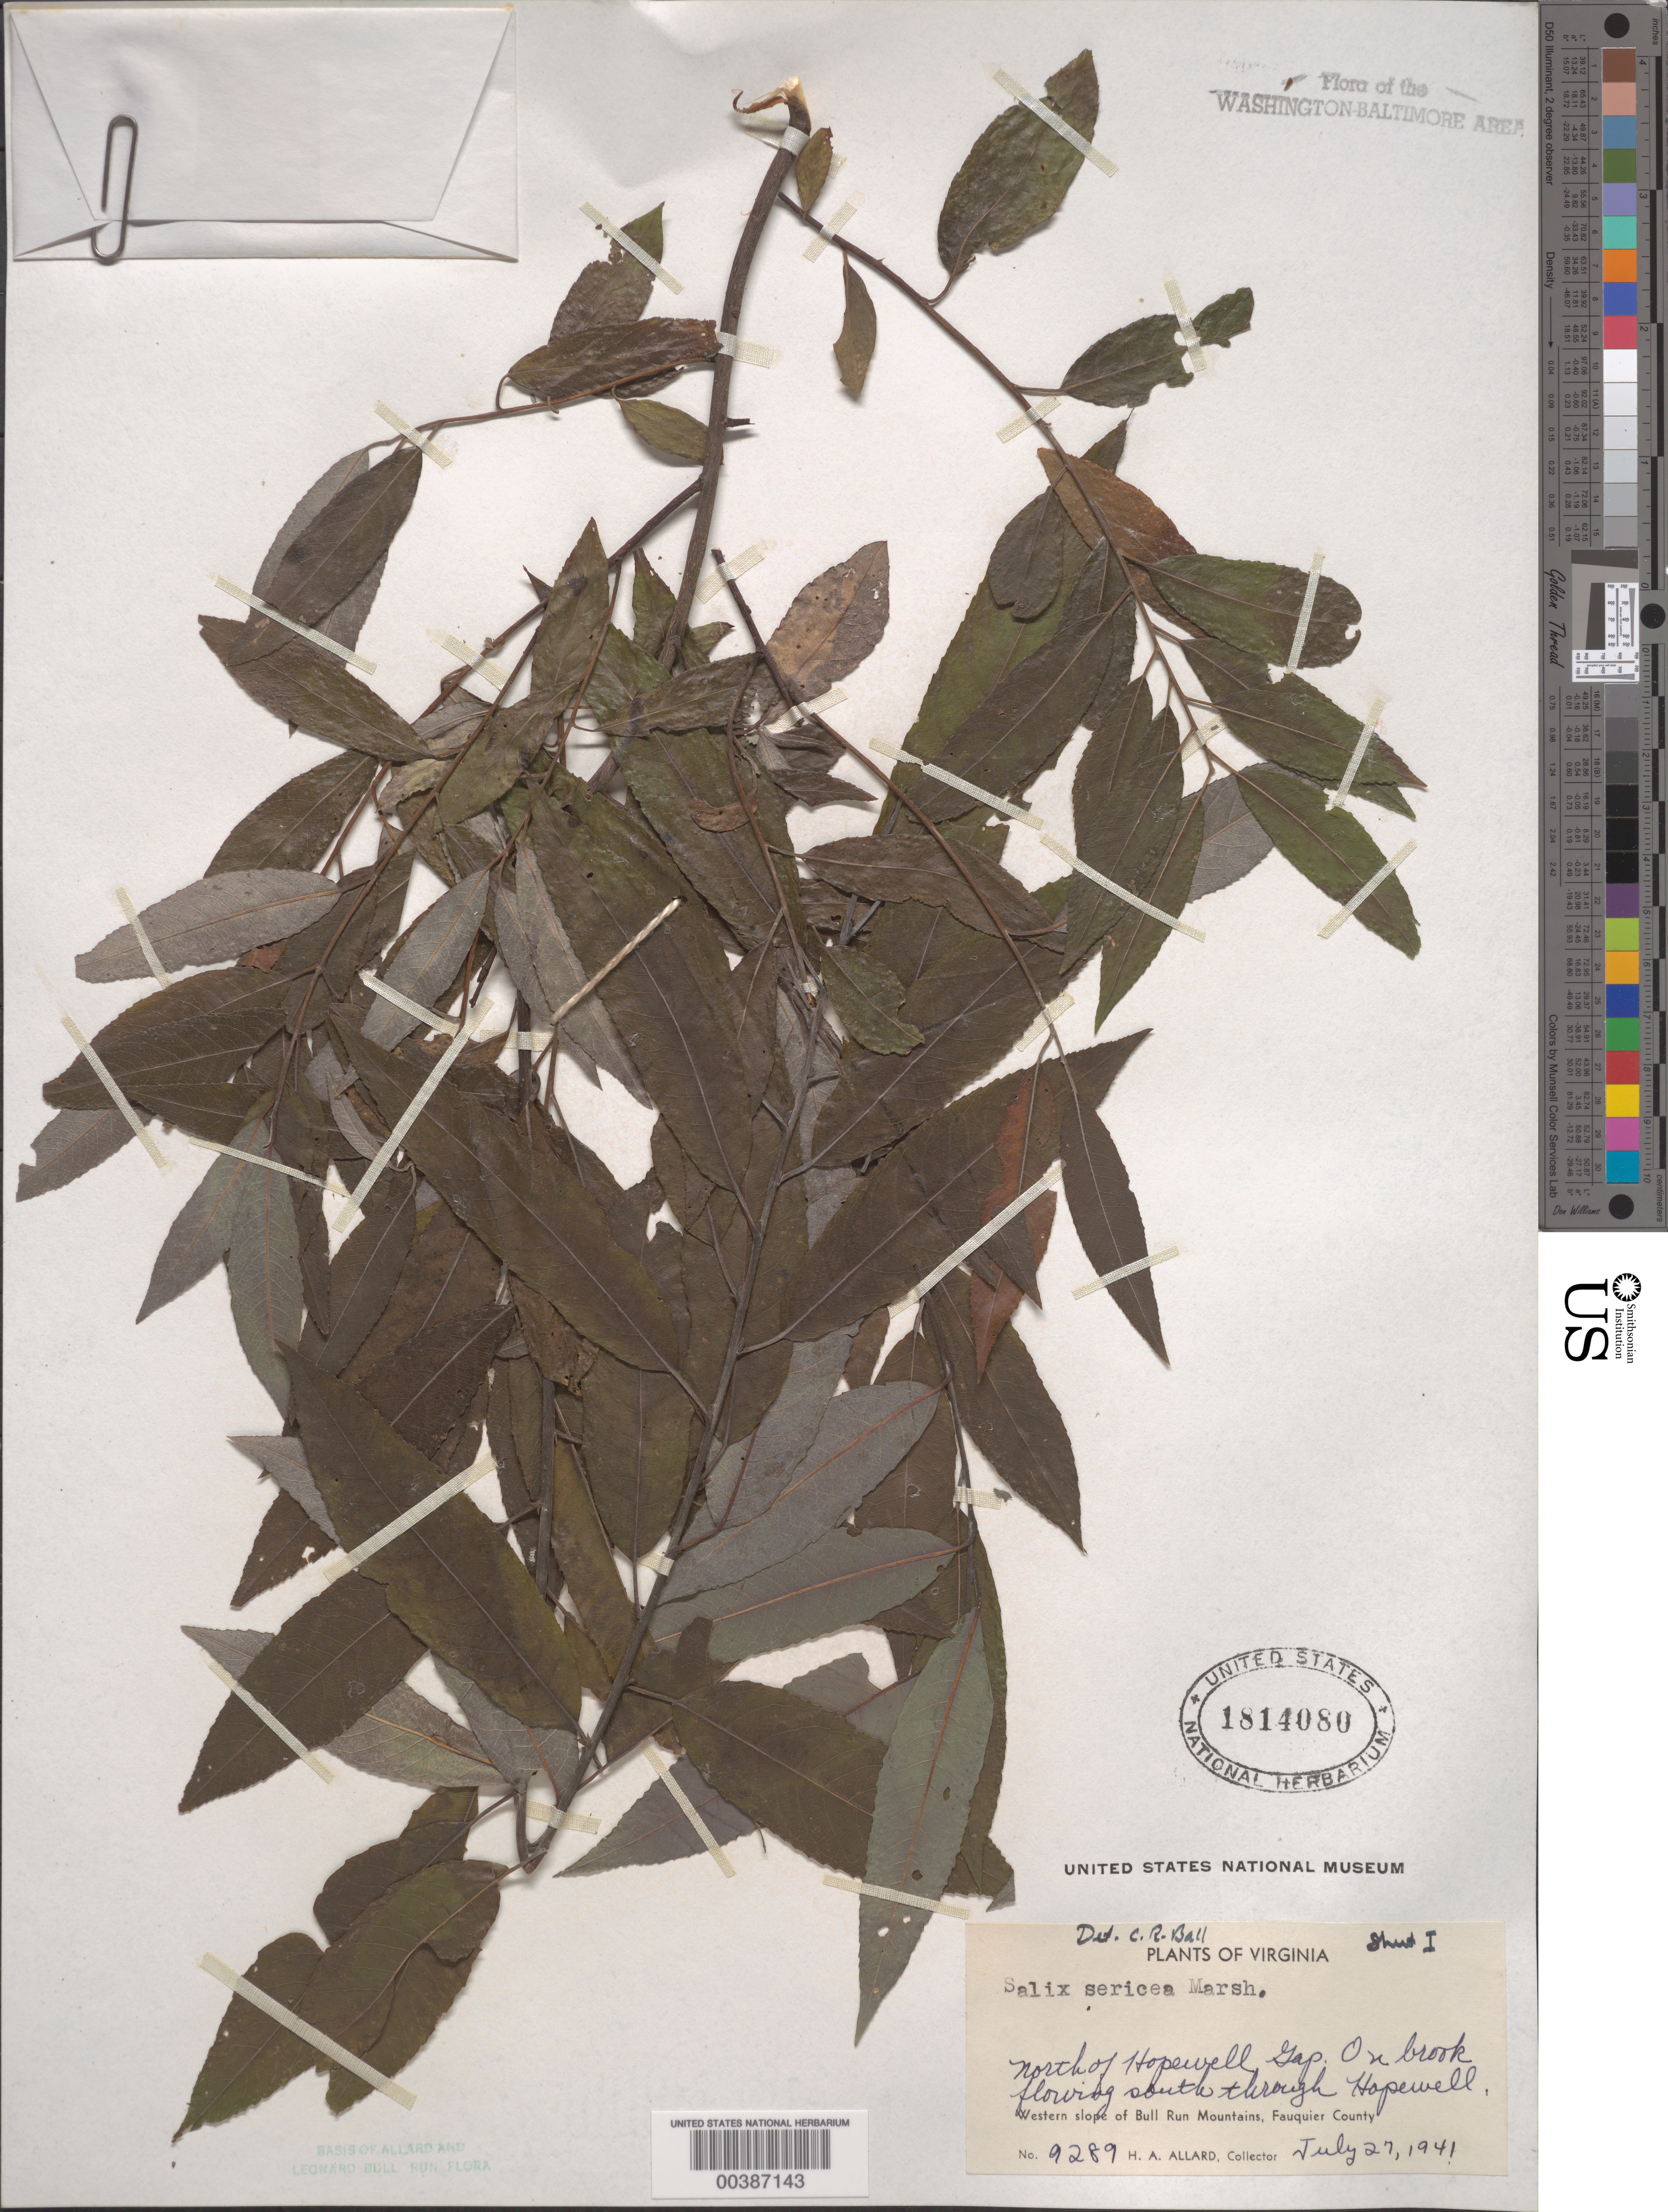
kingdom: Plantae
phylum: Tracheophyta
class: Magnoliopsida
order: Malpighiales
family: Salicaceae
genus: Salix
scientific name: Salix sericea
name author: Marshall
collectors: H. A. Allard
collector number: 9289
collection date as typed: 27 Jul 1941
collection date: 1941-07-27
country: United States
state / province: Virginia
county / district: Fauquier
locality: North of Hopewell Gap, along Brook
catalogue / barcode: US 1814080